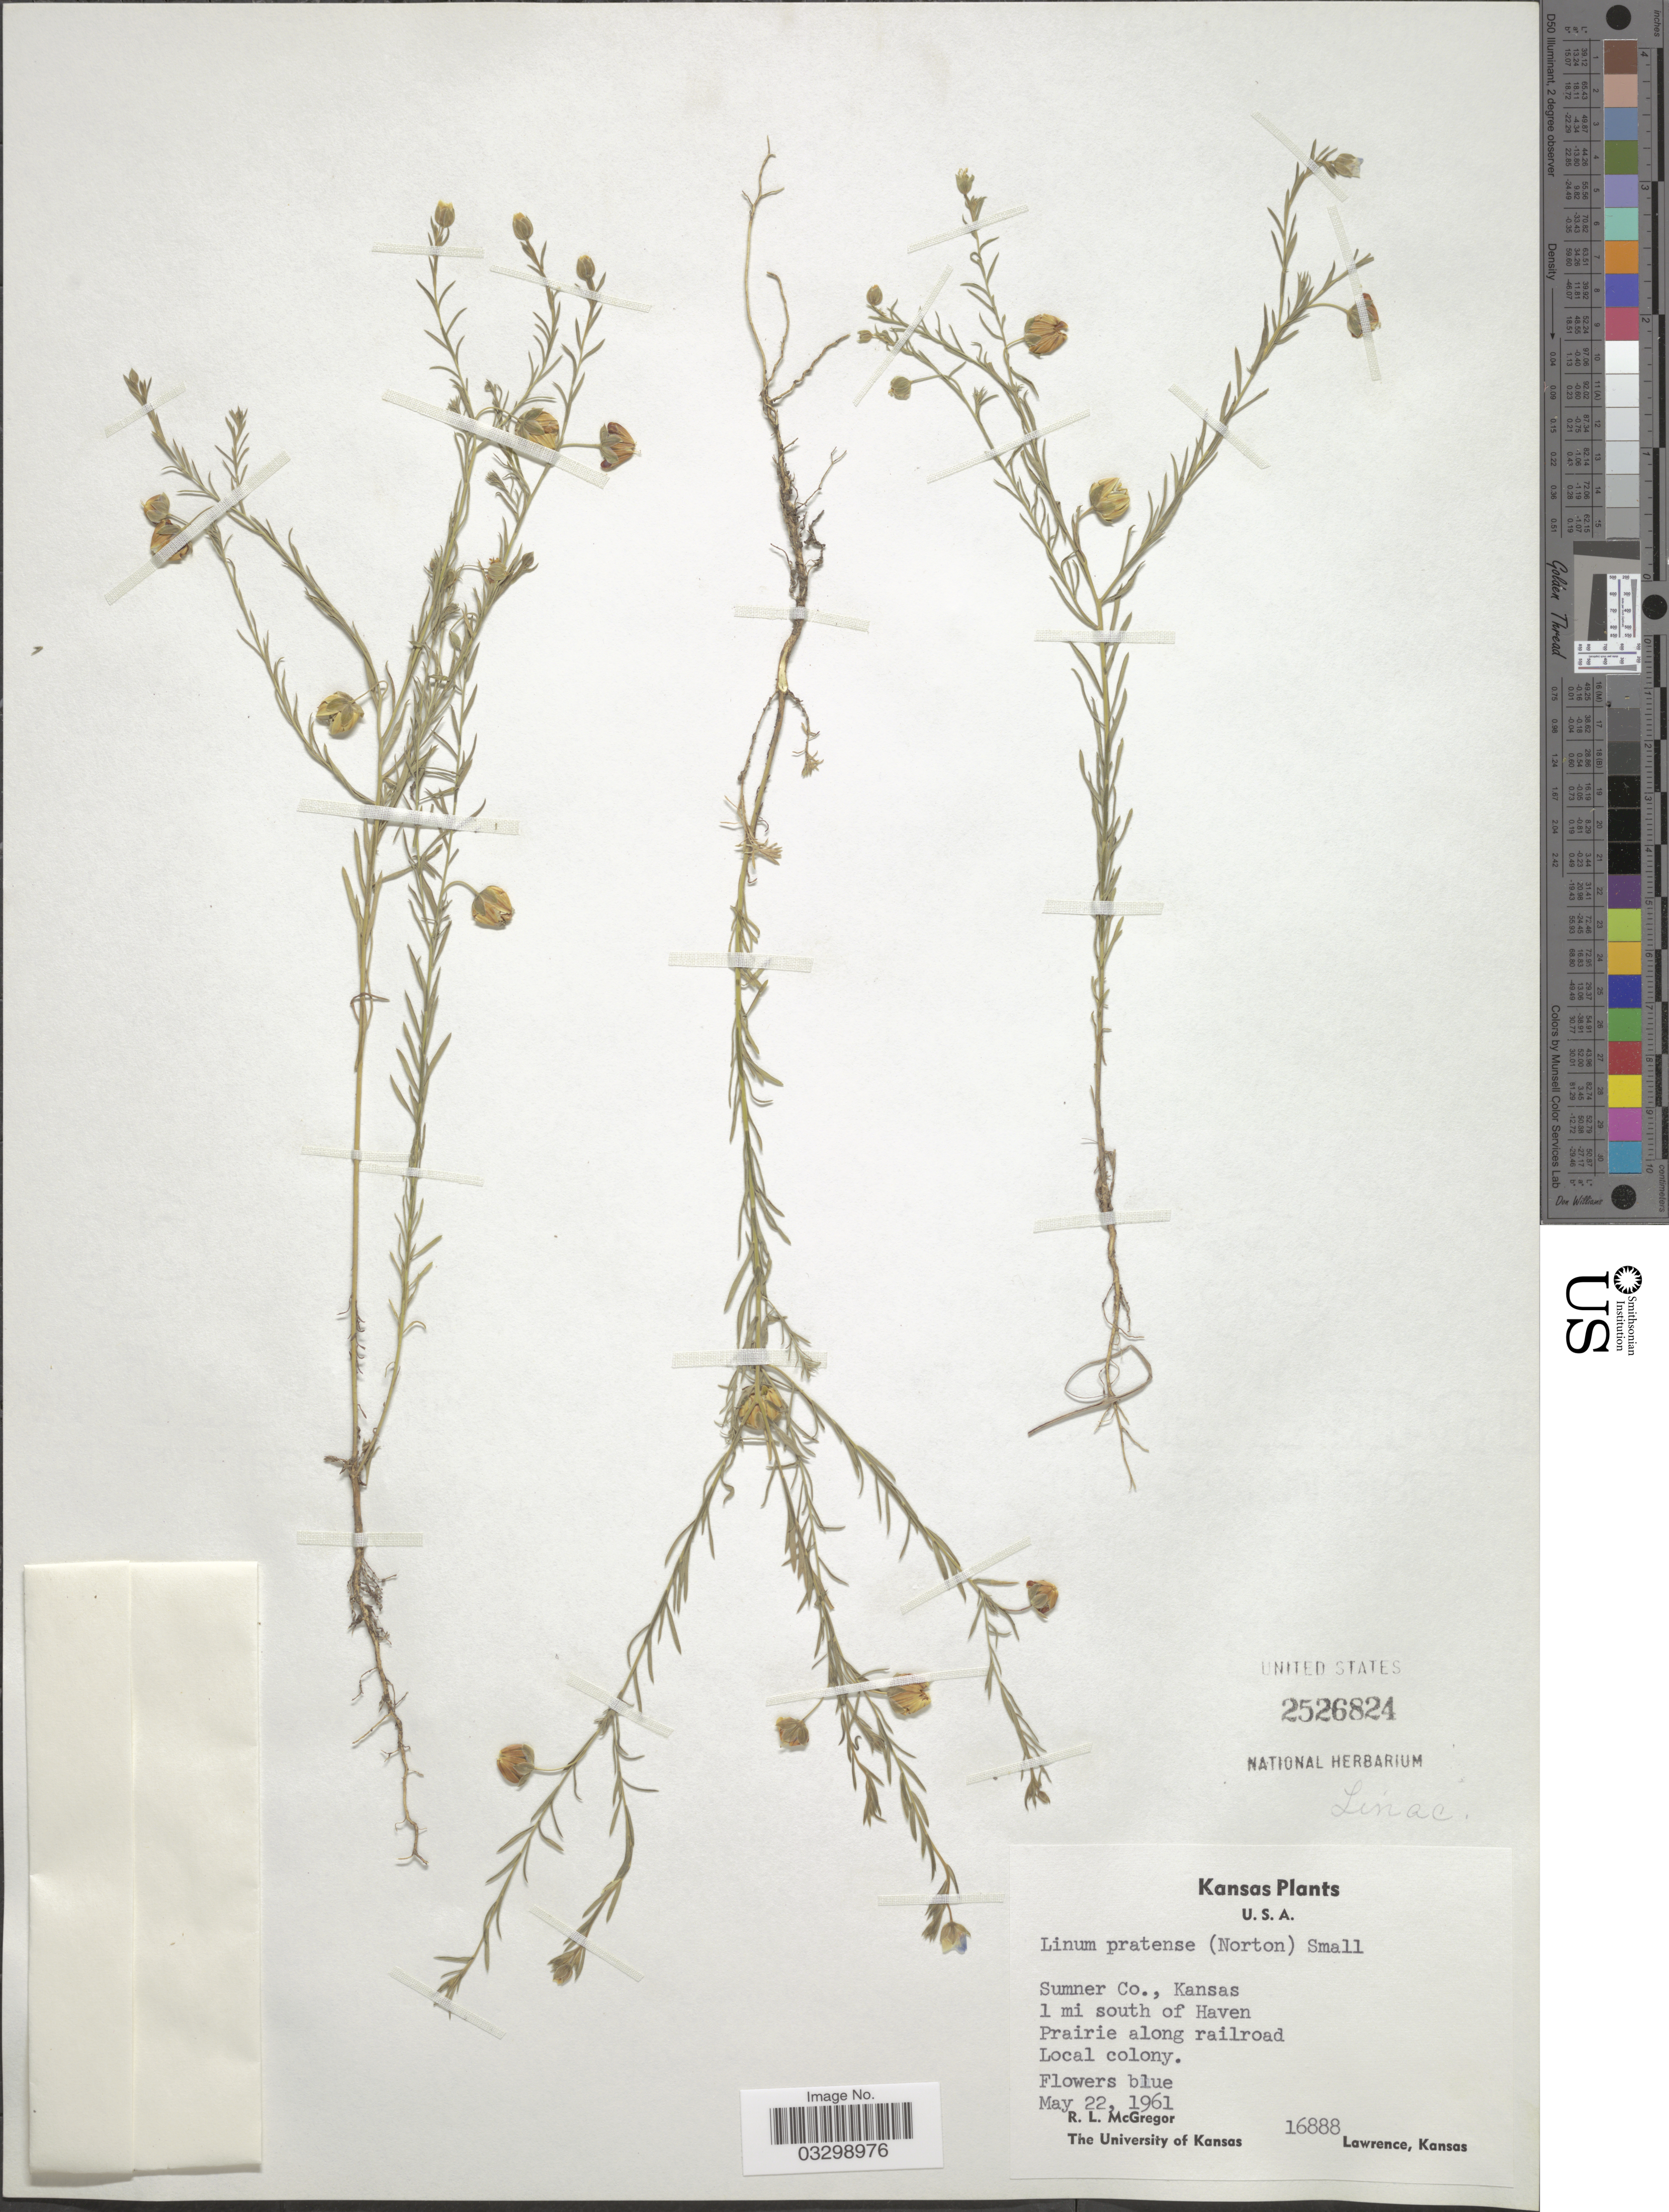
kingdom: Plantae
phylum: Tracheophyta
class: Magnoliopsida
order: Malpighiales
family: Linaceae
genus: Linum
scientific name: Linum pratense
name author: (J.B. Norton) Small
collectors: R. McGregor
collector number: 16888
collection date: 1961-05-22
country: United States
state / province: Kansas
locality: Sumner Co., Kansas, 1 mi south of Haven, Prairie along railroad.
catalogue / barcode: US 2526824